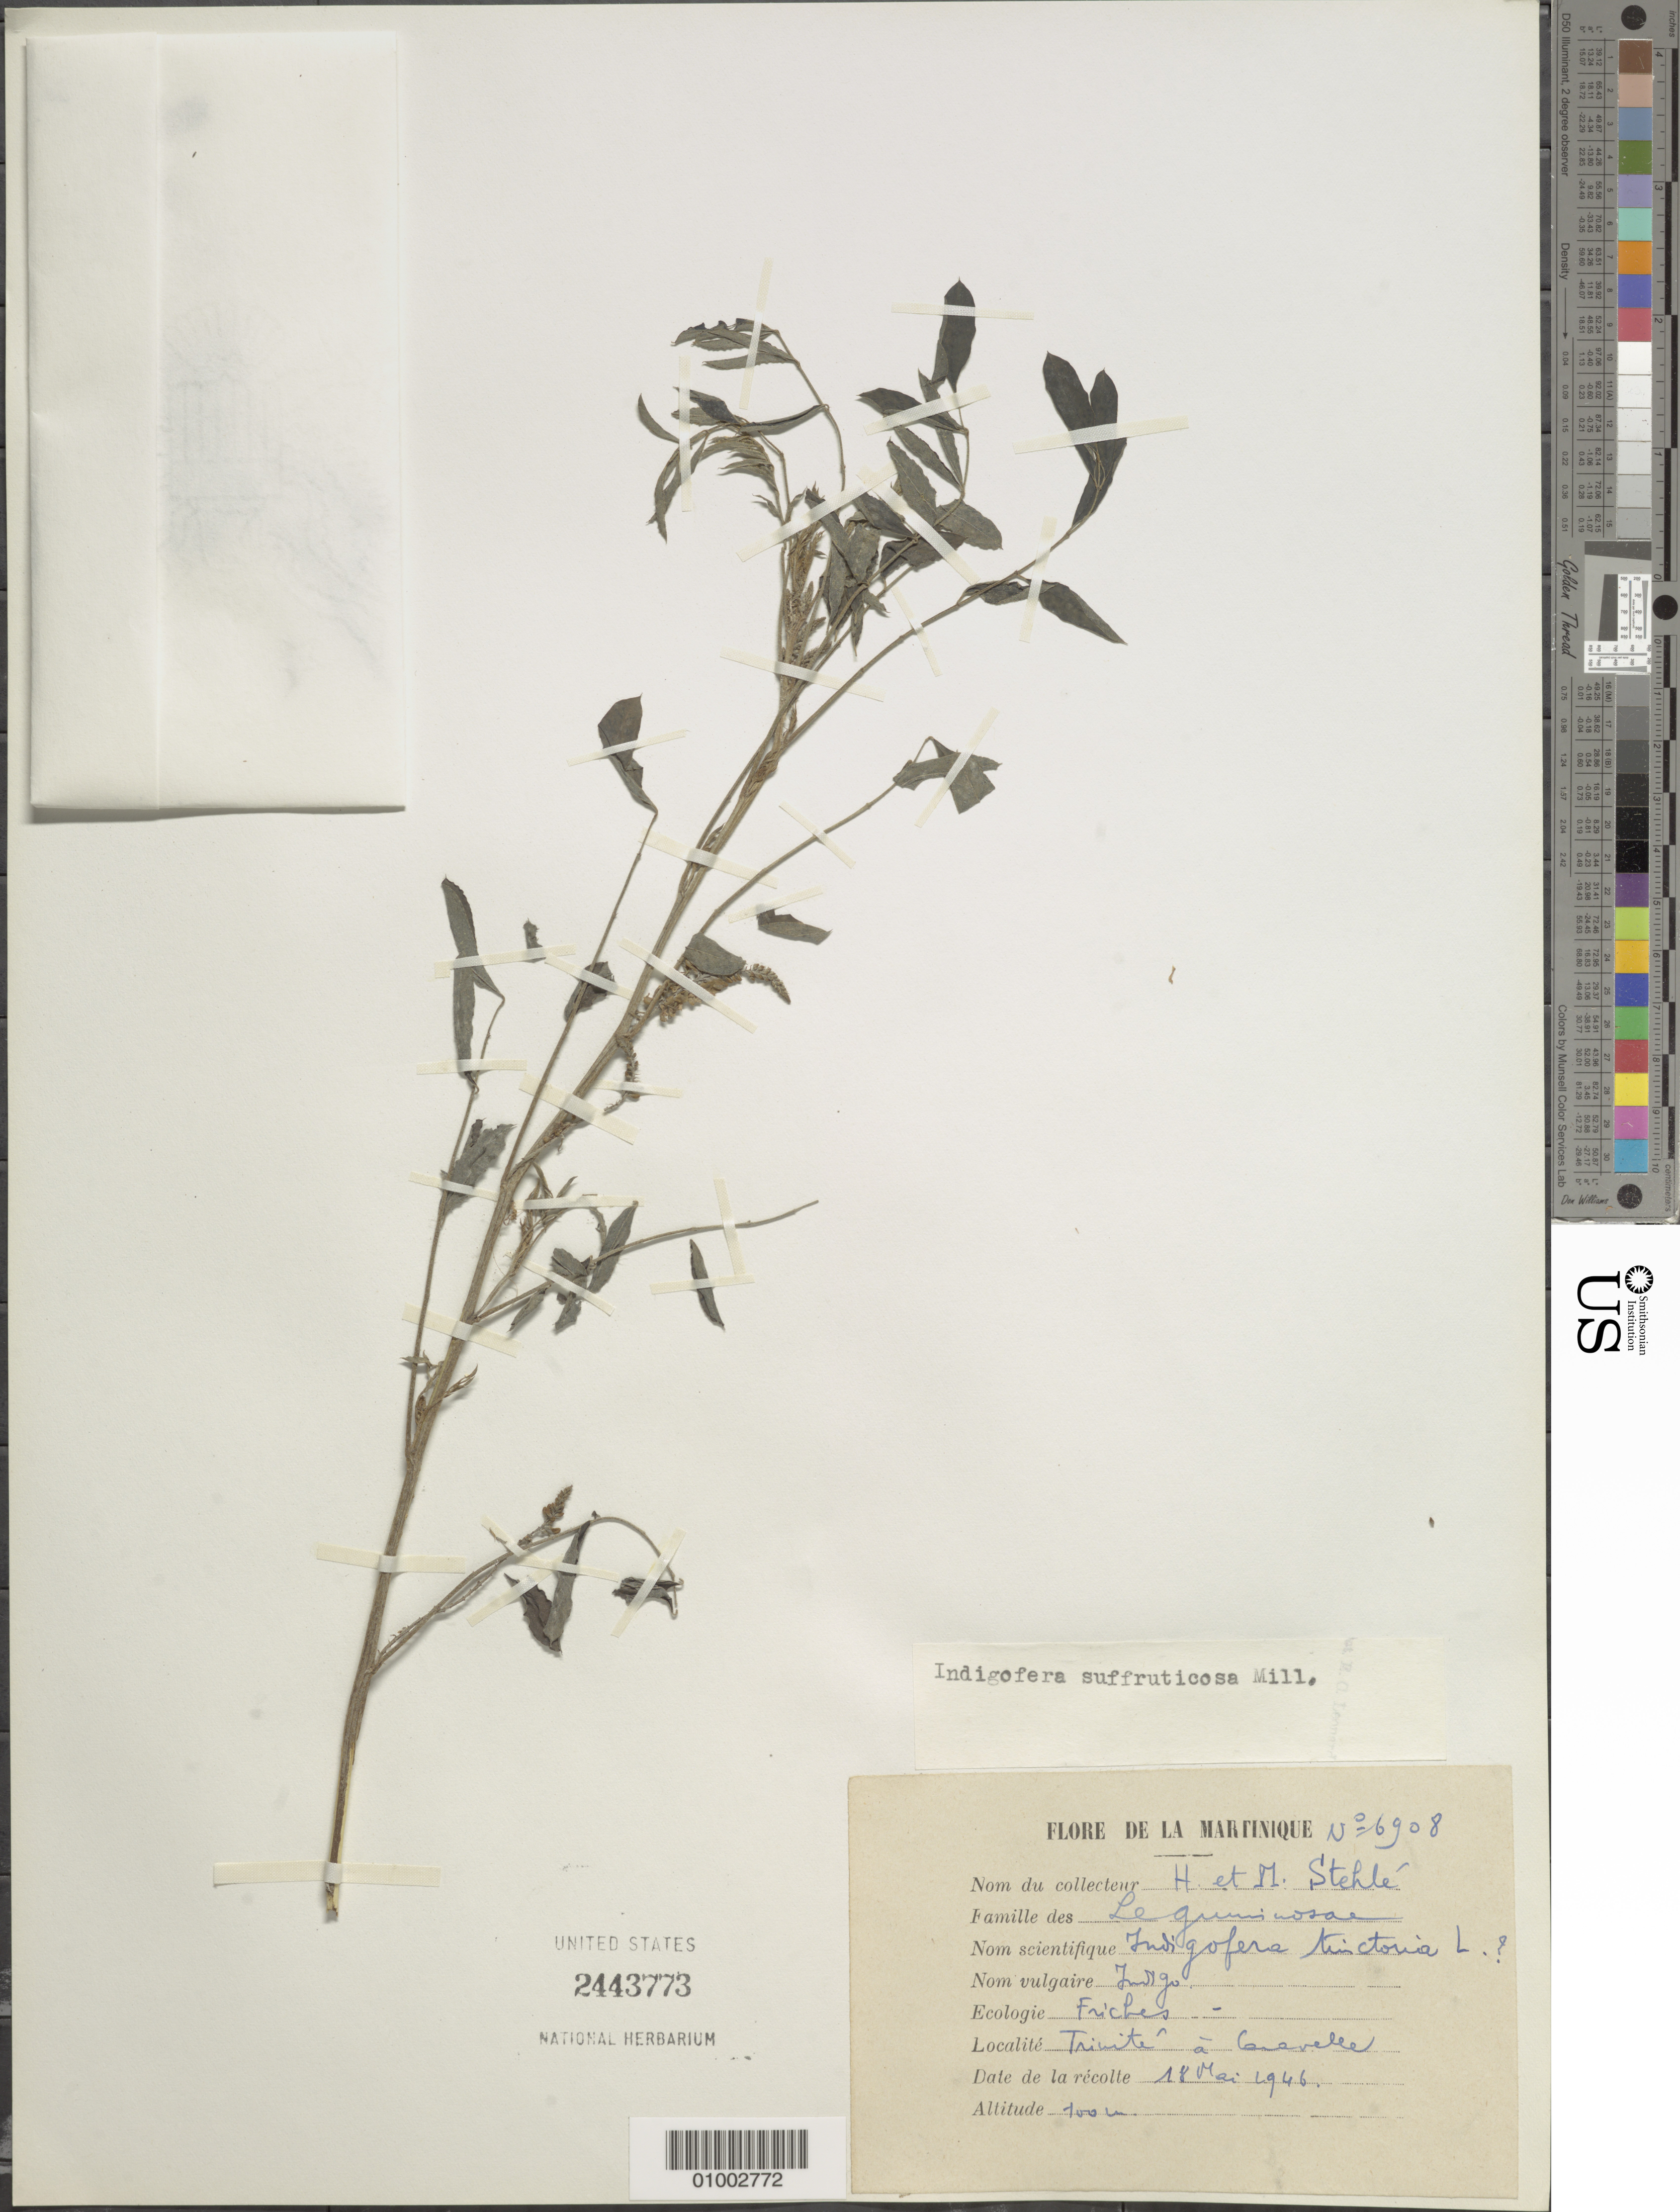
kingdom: Plantae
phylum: Tracheophyta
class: Magnoliopsida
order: Fabales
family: Fabaceae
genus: Indigofera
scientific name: Indigofera suffruticosa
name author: Mill.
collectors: H. Stehlé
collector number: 6908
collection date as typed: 18 Mar 1946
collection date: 1946-03-18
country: Martinique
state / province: La Trinité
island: Martinique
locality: Trinite a Gravelle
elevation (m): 100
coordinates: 0 N, 0 E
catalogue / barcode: US 2443773